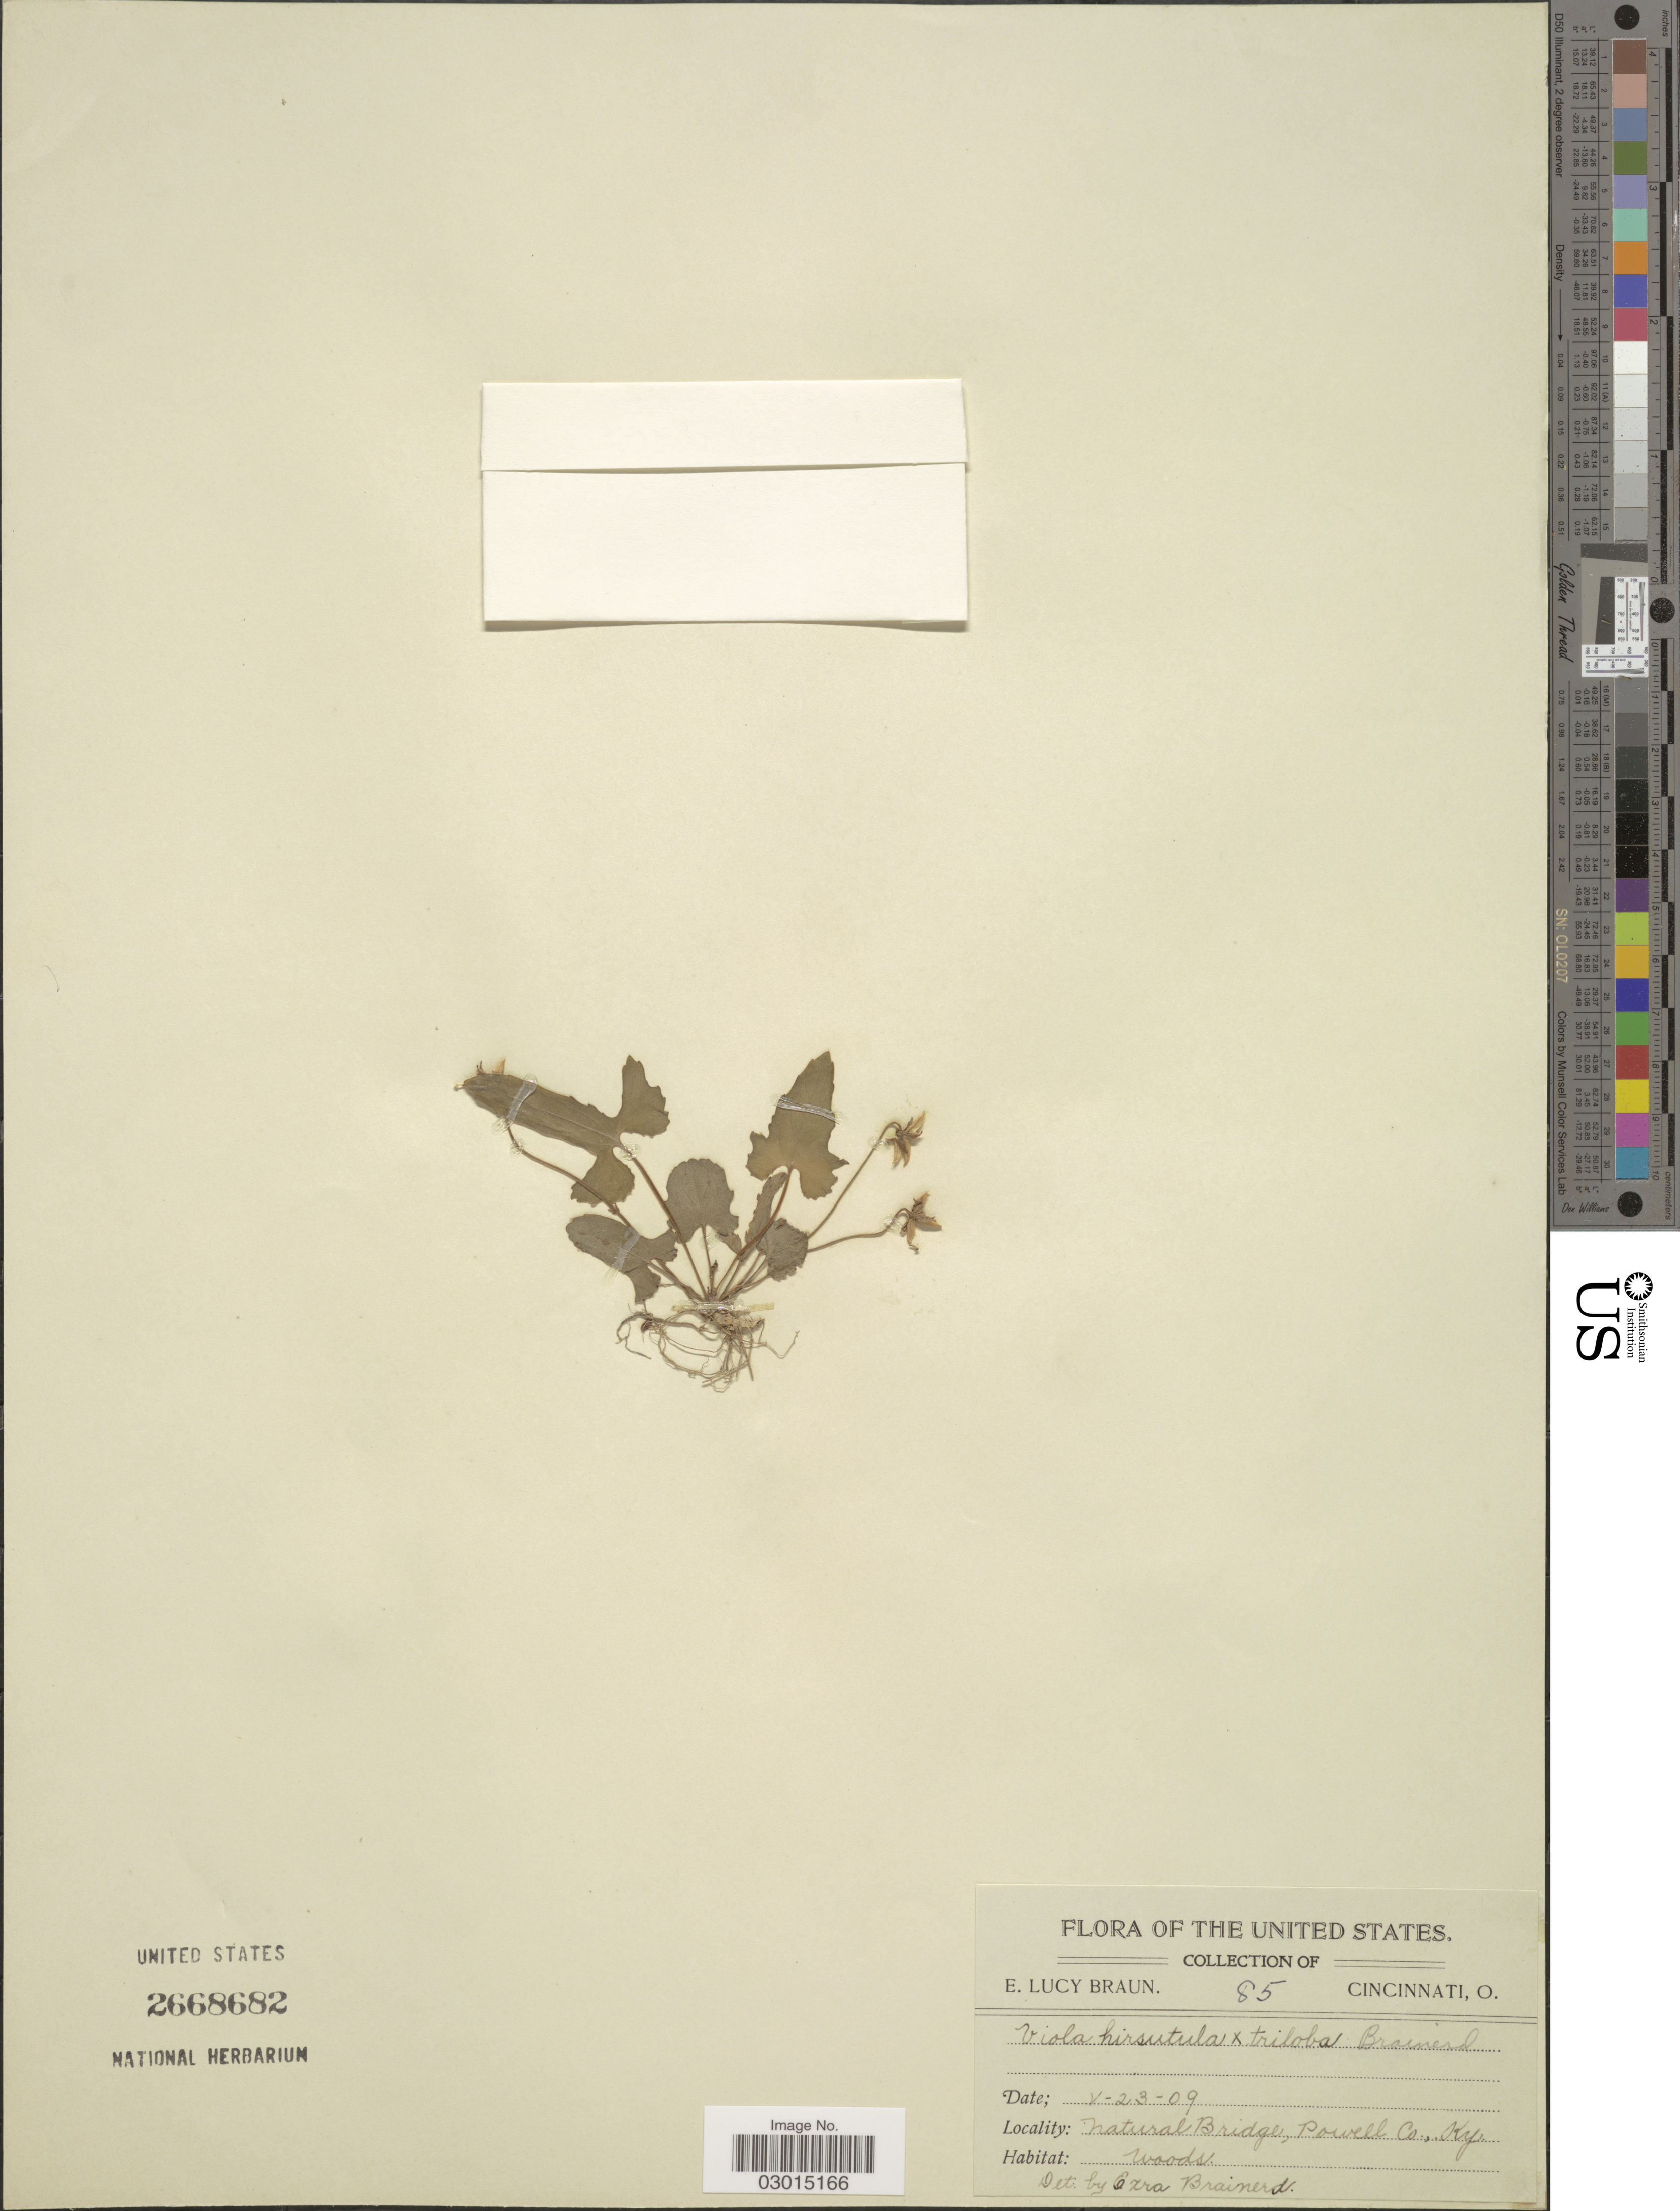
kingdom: Plantae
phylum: Tracheophyta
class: Magnoliopsida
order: Malpighiales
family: Violaceae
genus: Viola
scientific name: Viola hirsutula x V. triloba Schwein.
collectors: E. L. Braun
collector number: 85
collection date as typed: Transcribed d/m/y: 23/5/9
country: United States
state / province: Kentucky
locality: Natural Bridge, Powell Co., Ky.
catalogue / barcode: US 2668682